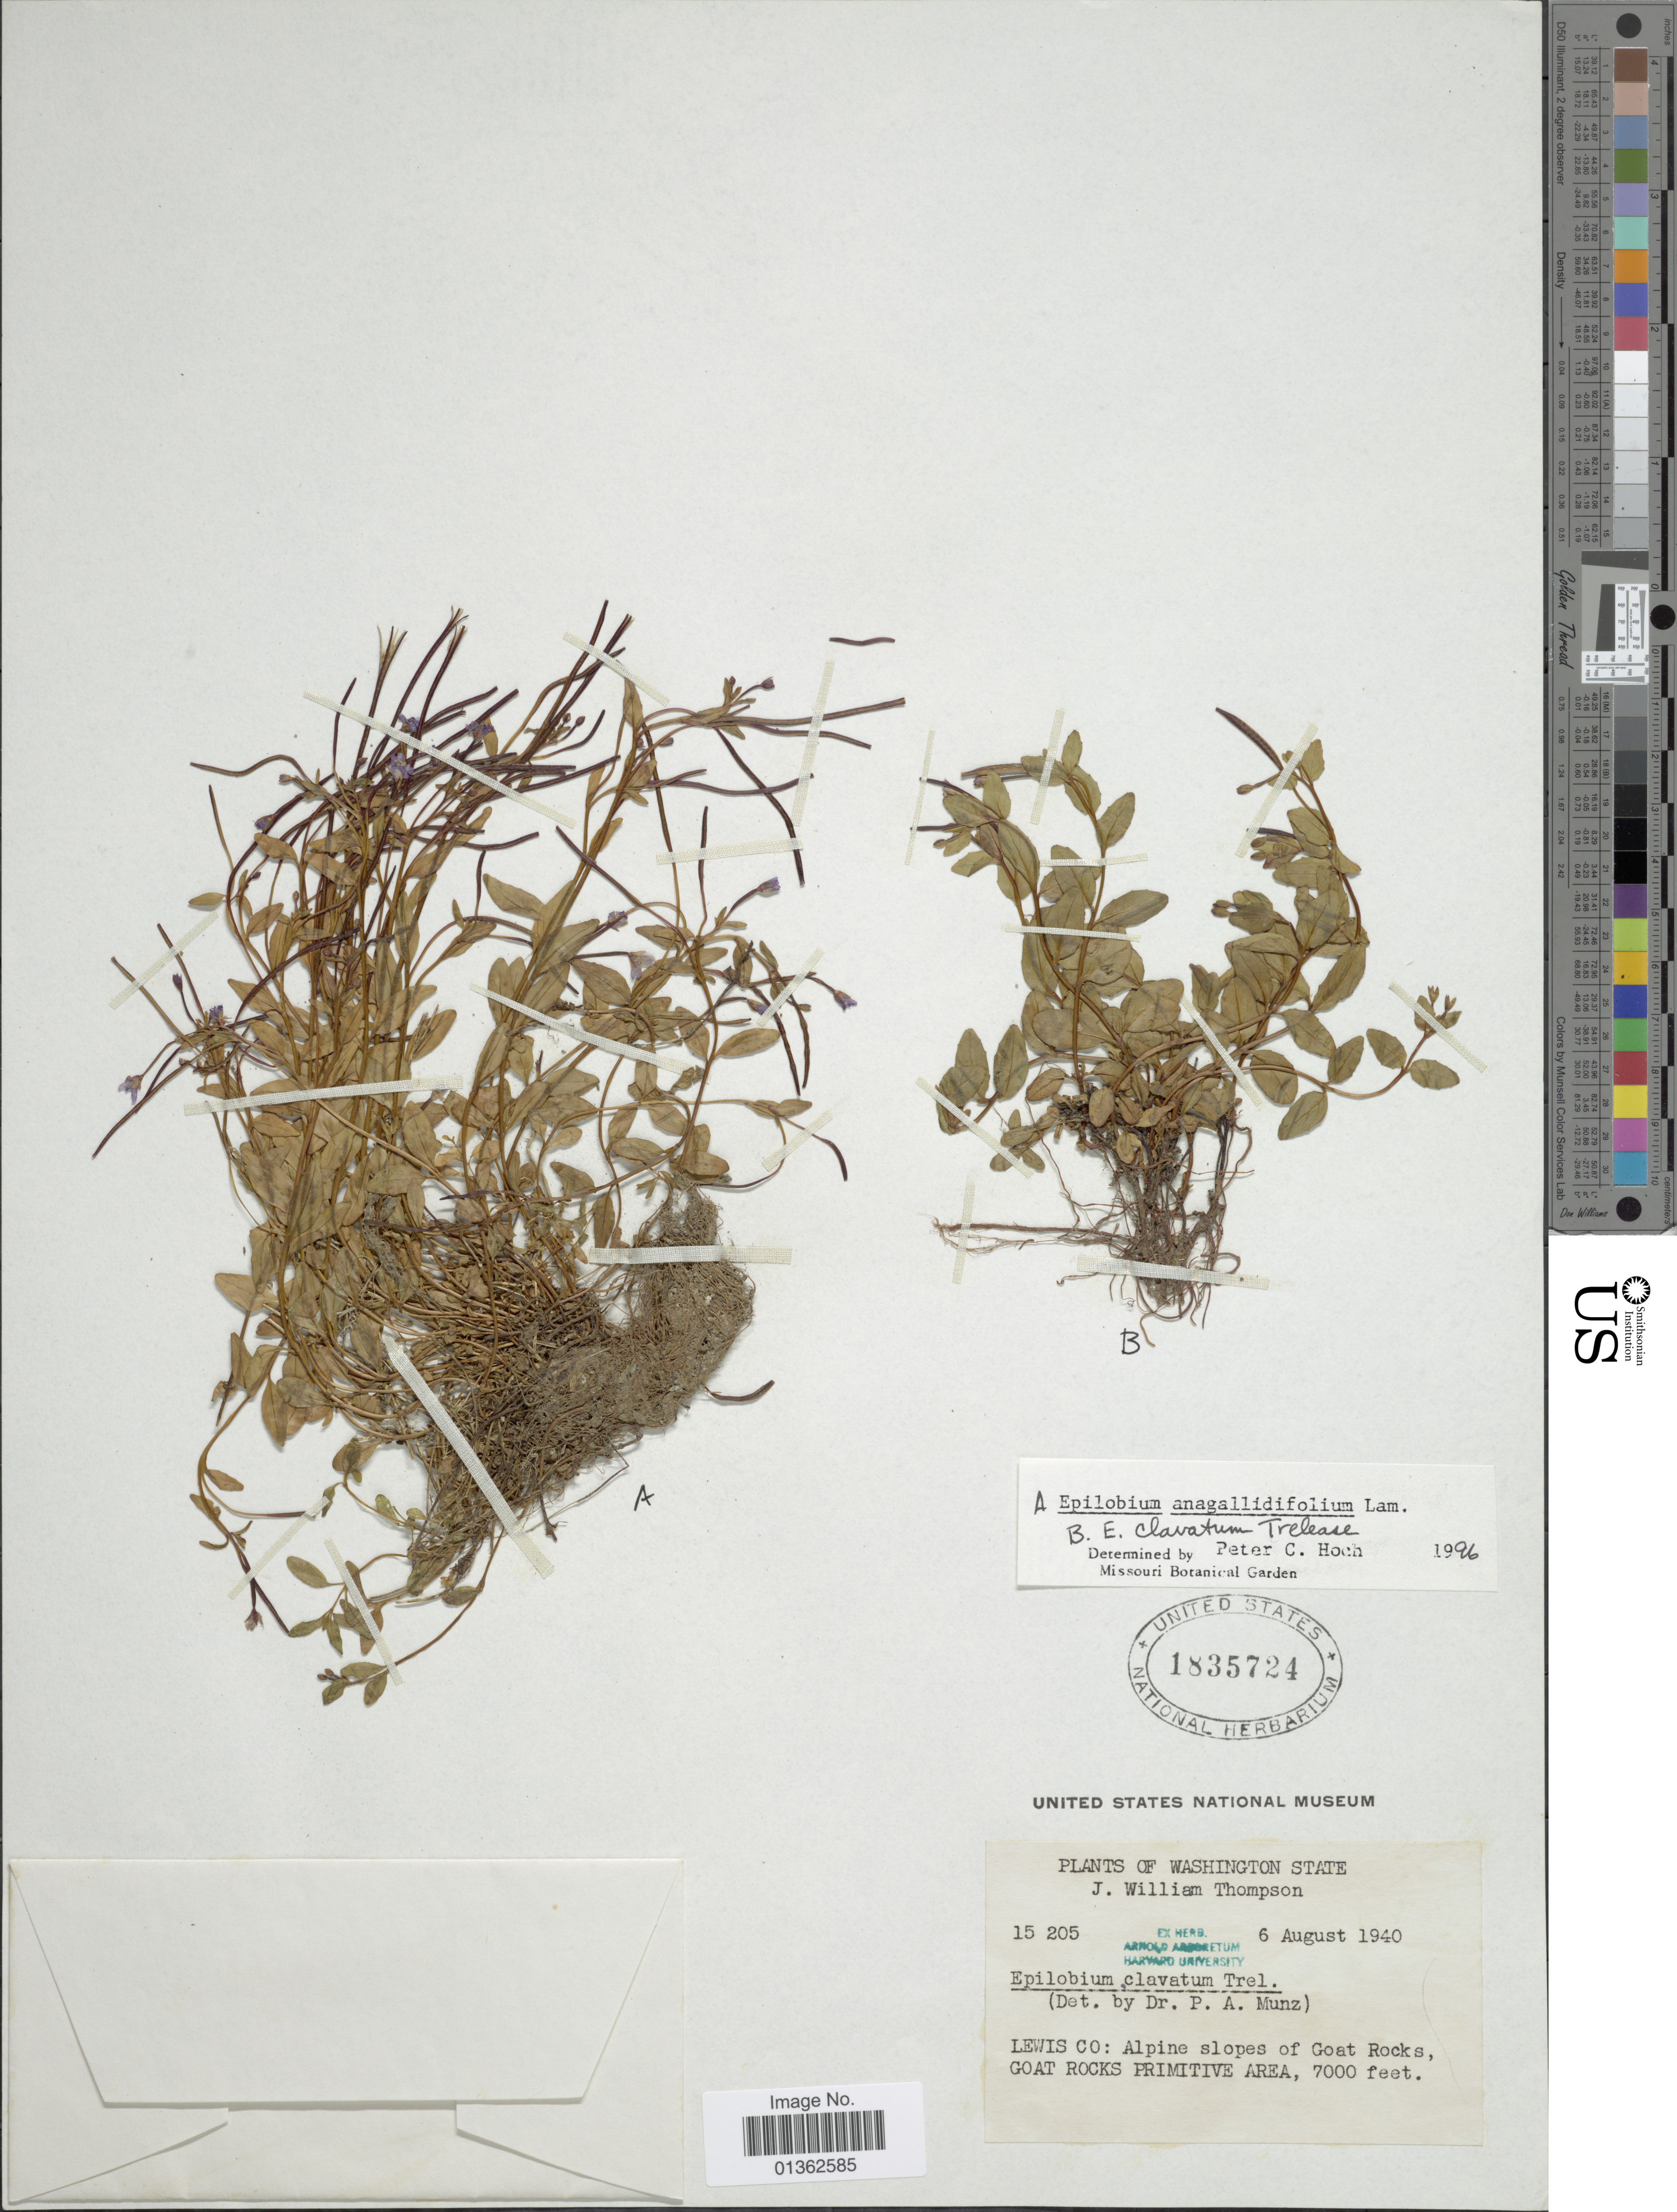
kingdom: Plantae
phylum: Tracheophyta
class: Magnoliopsida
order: Myrtales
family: Onagraceae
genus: Epilobium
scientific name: Epilobium anagallidifolium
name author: Lam.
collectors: J. W. Thompson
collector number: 15205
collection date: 1940-08-06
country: United States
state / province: Washington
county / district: Lewis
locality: Lewis Co: Alpine slopes of Goat Rocks, Goat Rocks Primitive Area.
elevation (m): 2134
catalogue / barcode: US 1835724